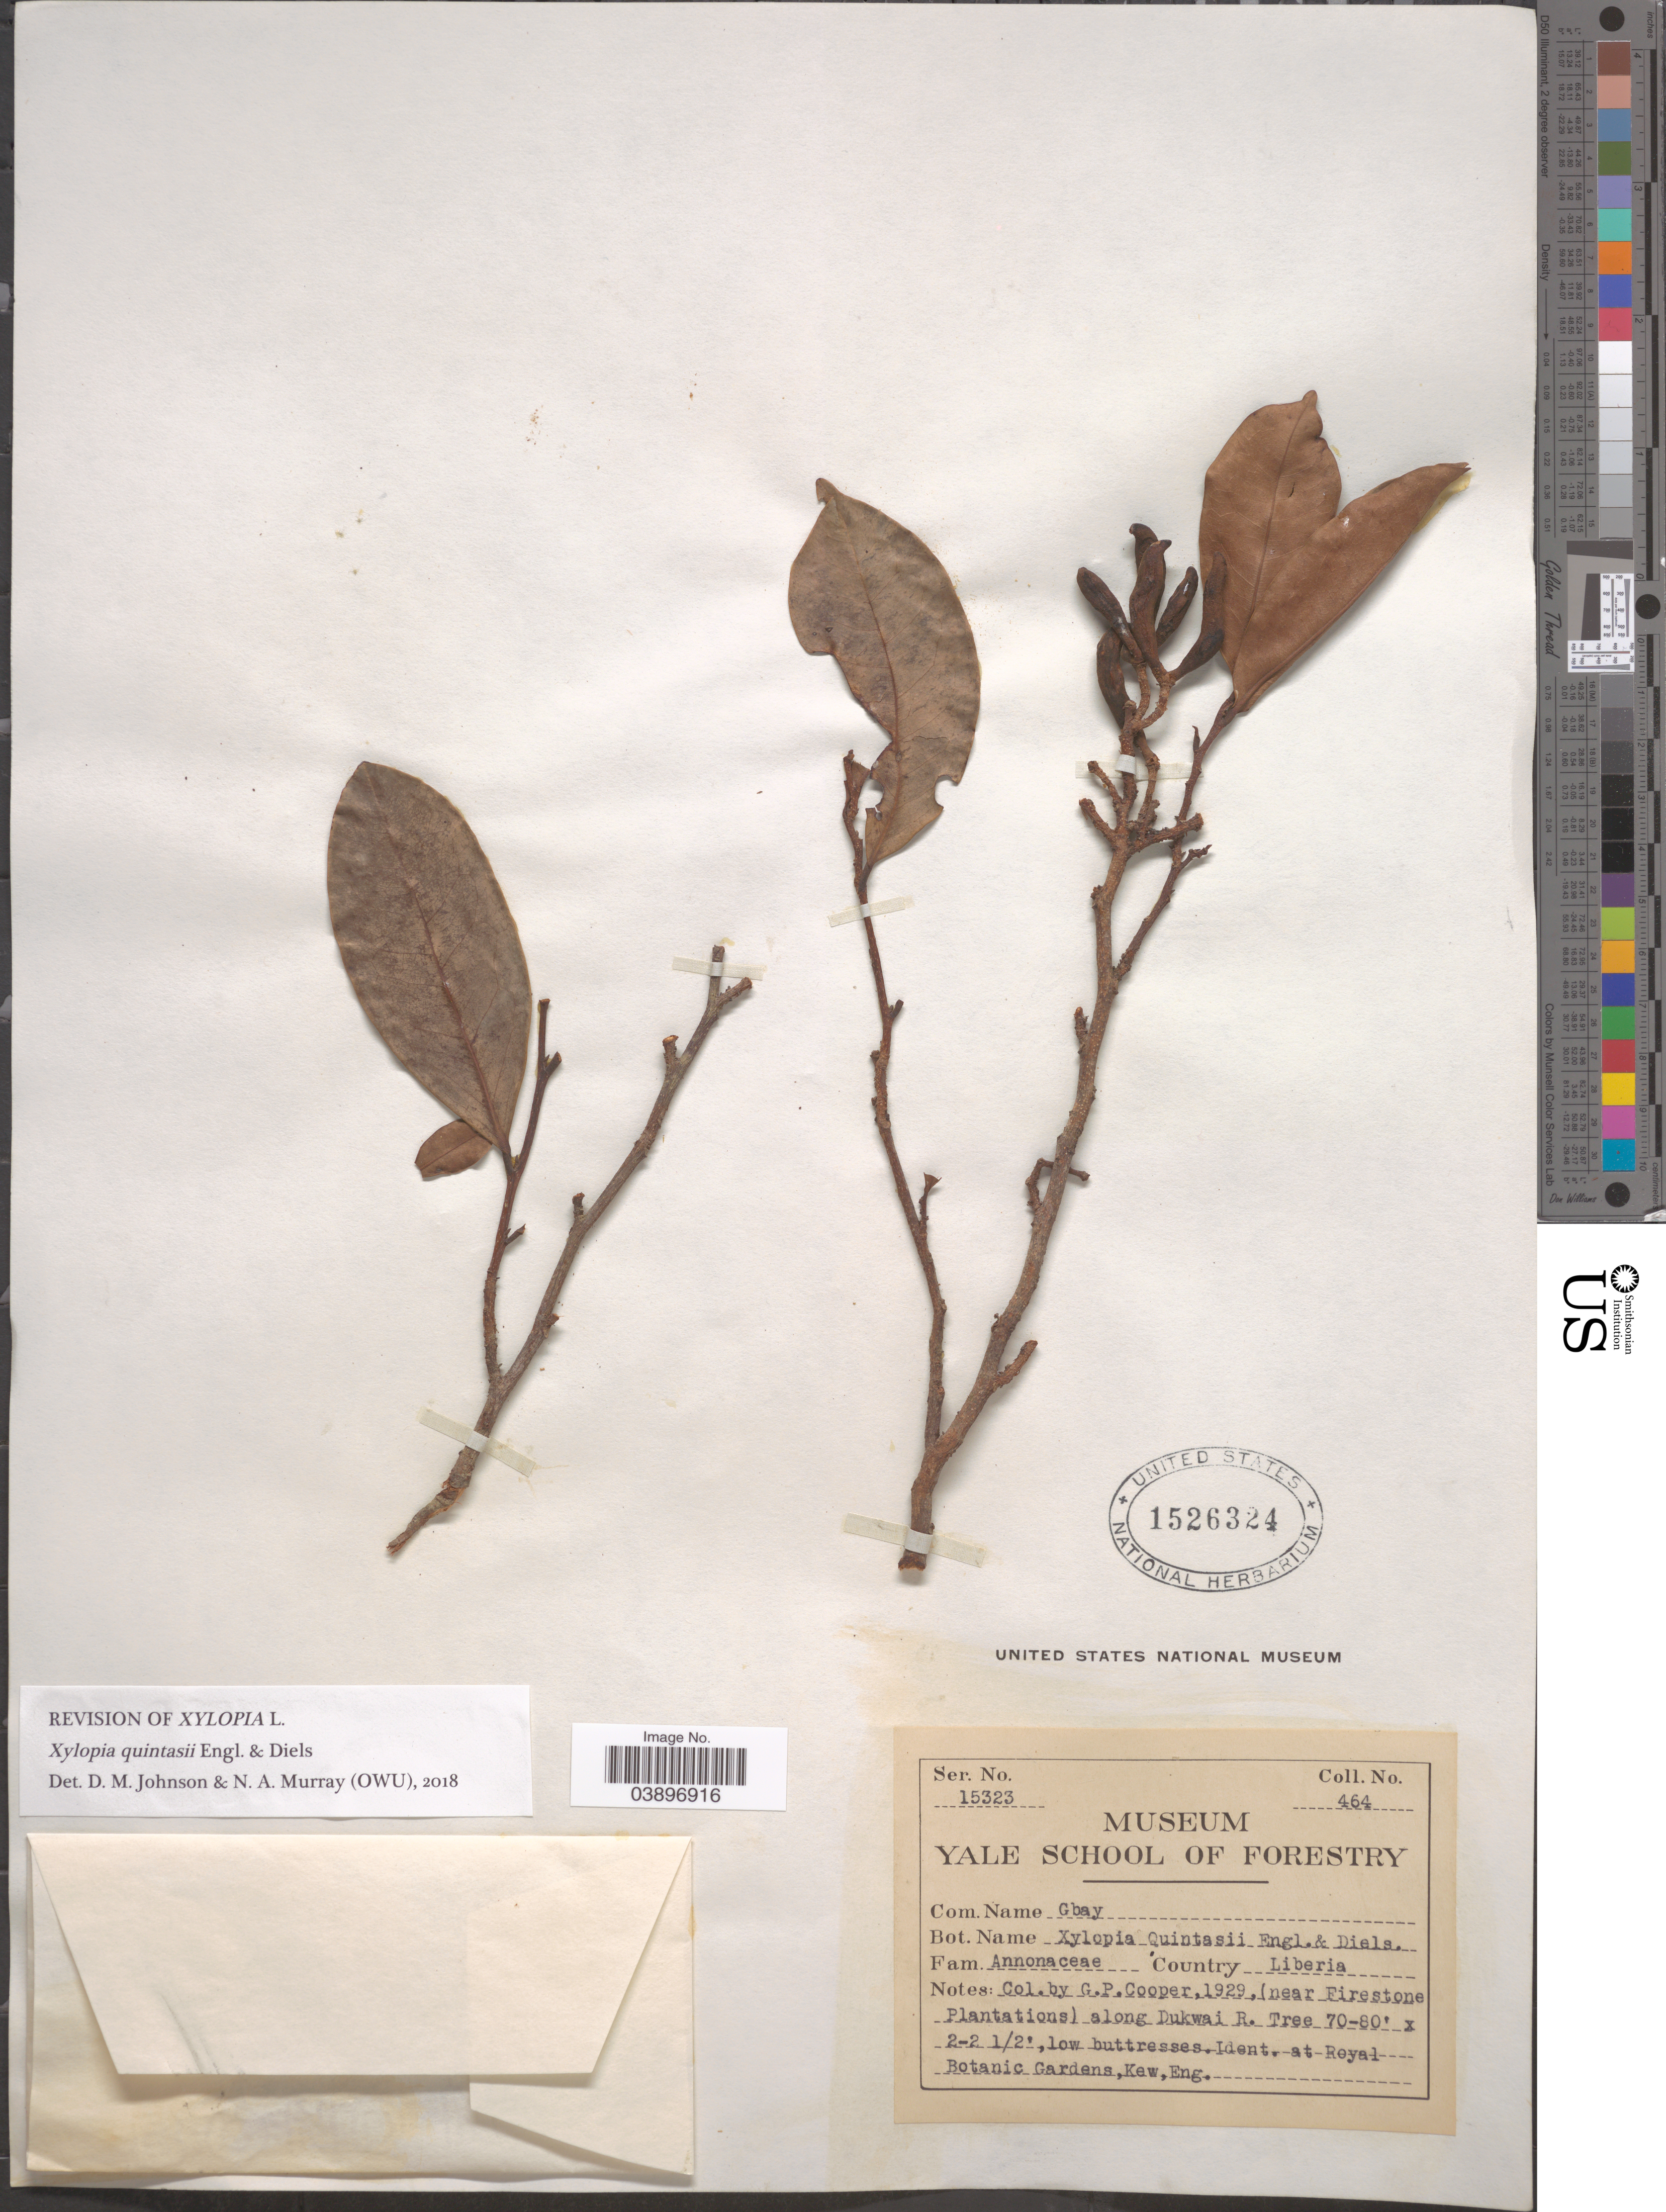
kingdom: Plantae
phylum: Tracheophyta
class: Magnoliopsida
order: Magnoliales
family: Annonaceae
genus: Xylopia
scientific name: Xylopia quintasii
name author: Pierre ex Engl. & Diels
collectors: G. Cooper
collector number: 464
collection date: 1929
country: Liberia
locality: (Near Firestone Plantations) along Dukwai R.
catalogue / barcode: US 1526324